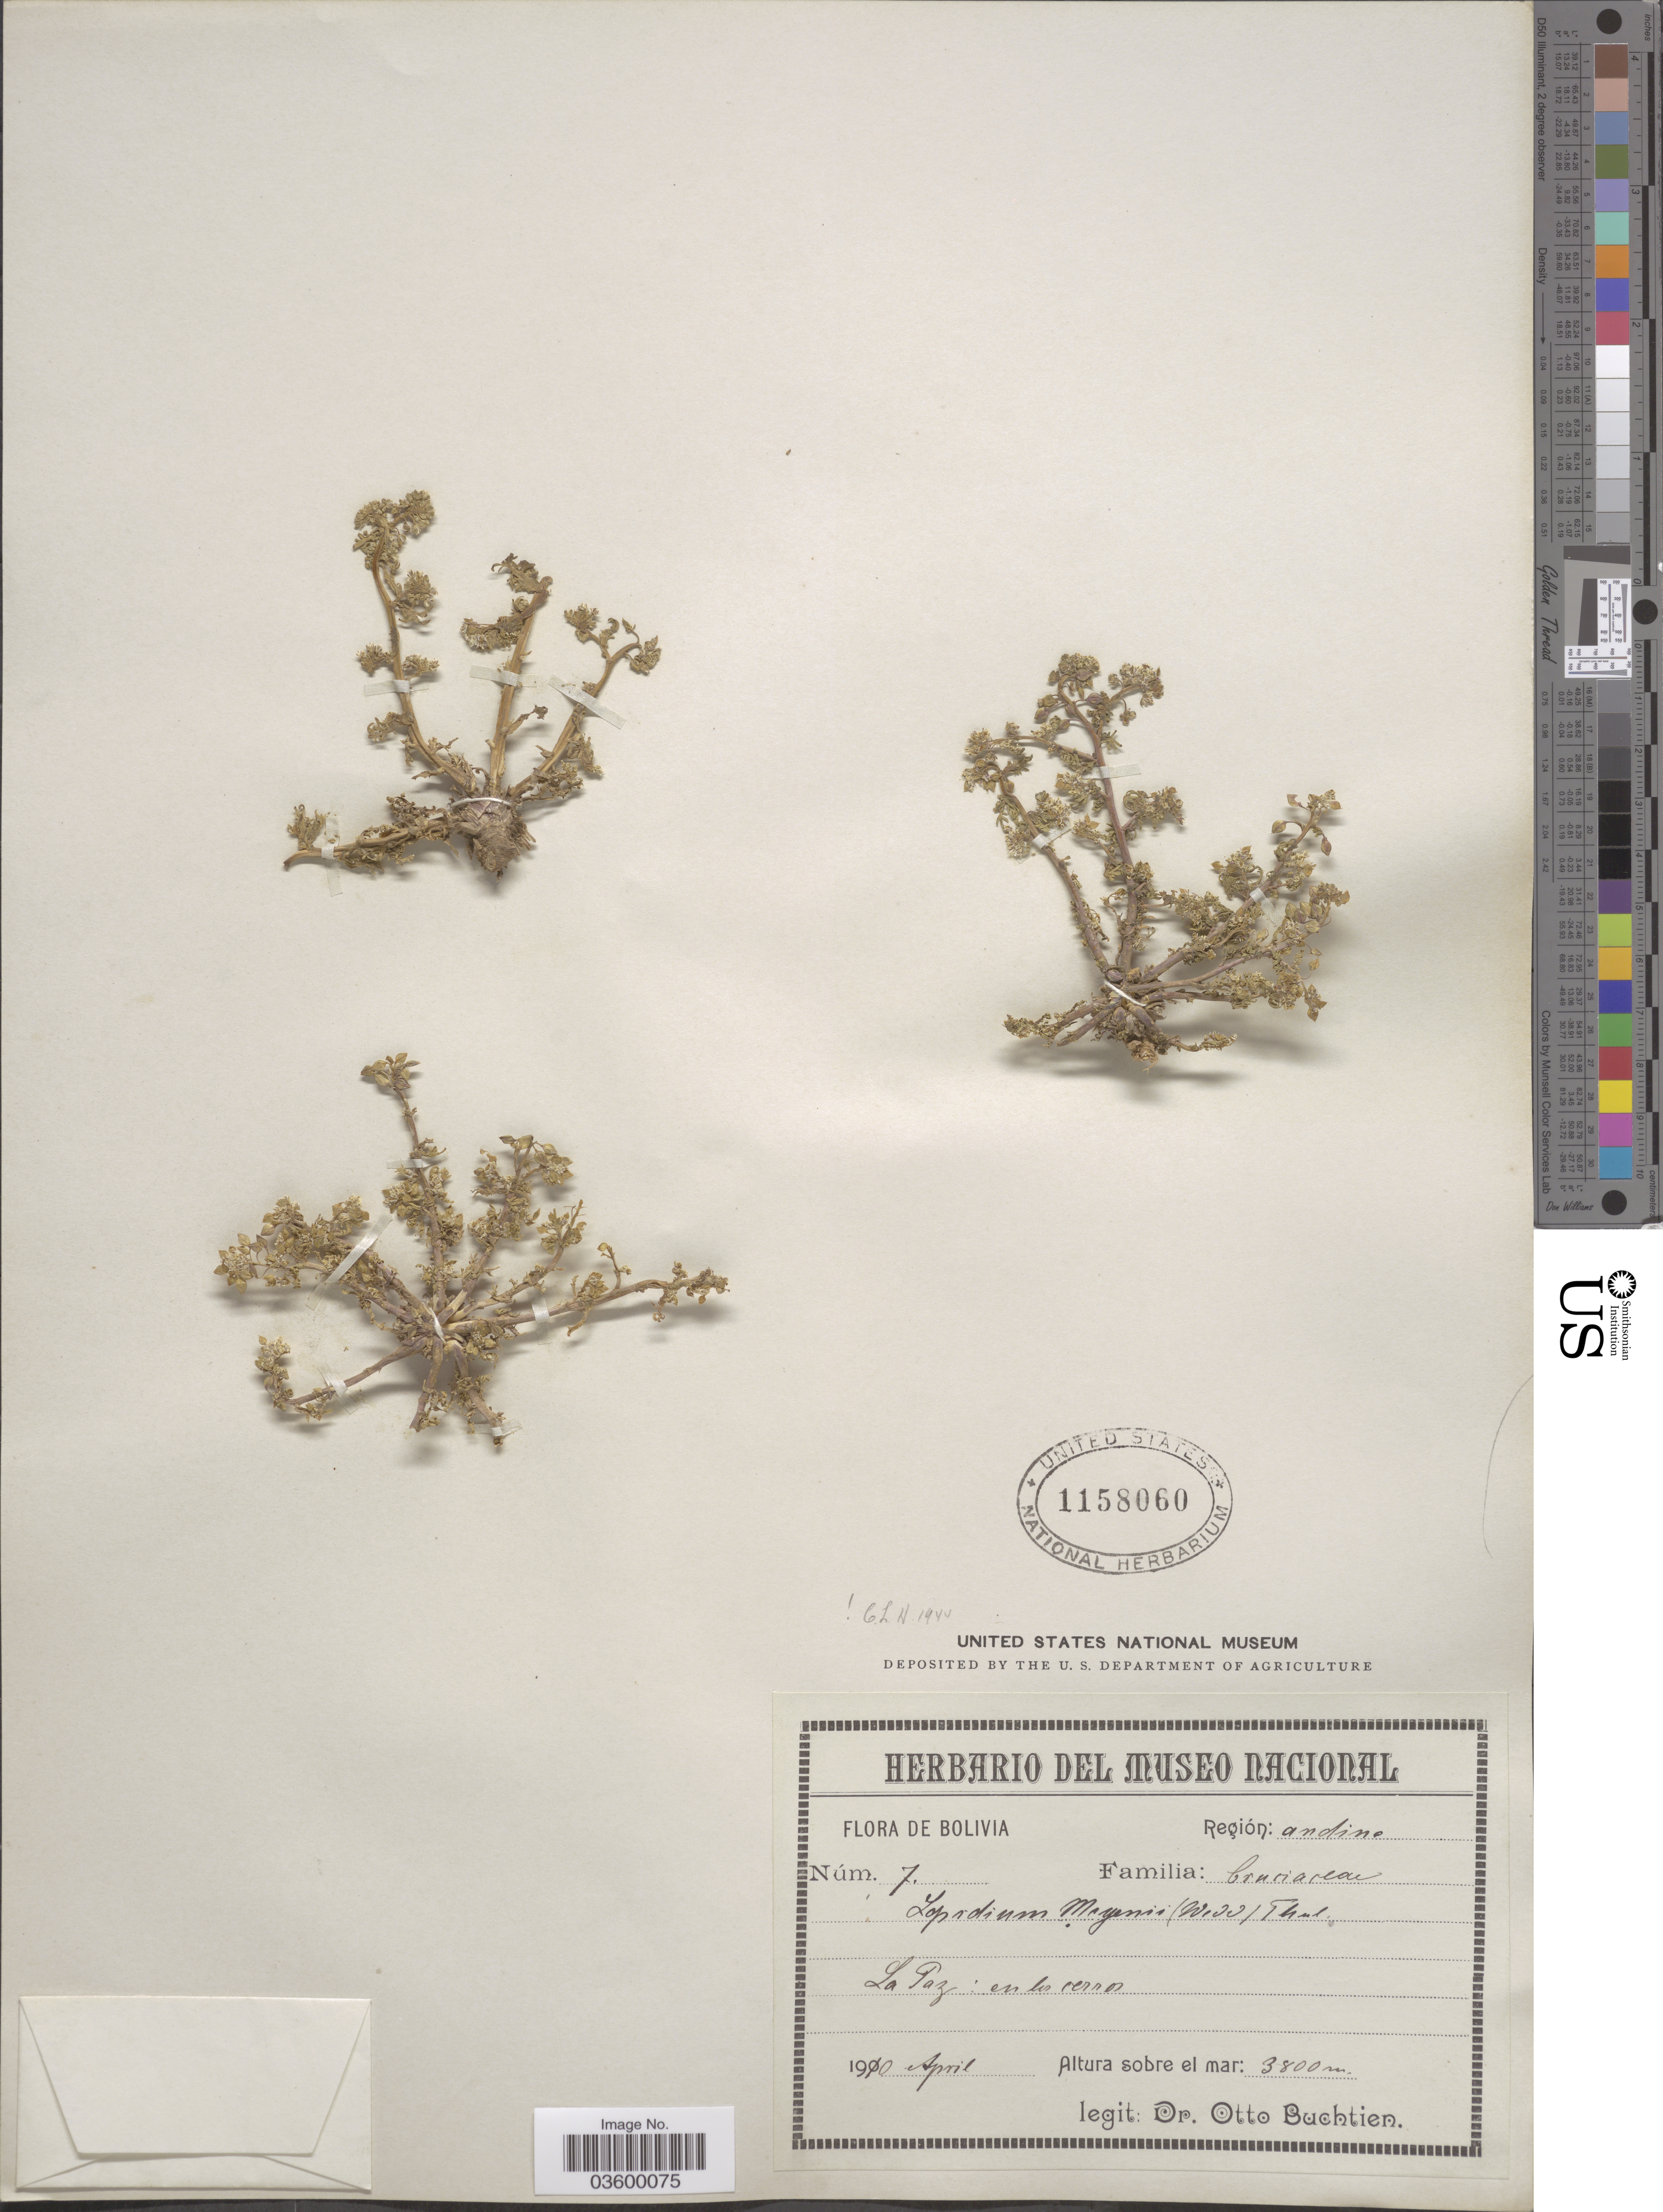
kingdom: Plantae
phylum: Tracheophyta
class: Magnoliopsida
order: Brassicales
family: Brassicaceae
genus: Lepidium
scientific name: Lepidium meyenii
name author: Walp.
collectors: O. Buchtien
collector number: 7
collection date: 1910-10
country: Bolivia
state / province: La Paz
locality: Región: andine. En los cerros.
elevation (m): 3800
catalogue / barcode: US 1158060